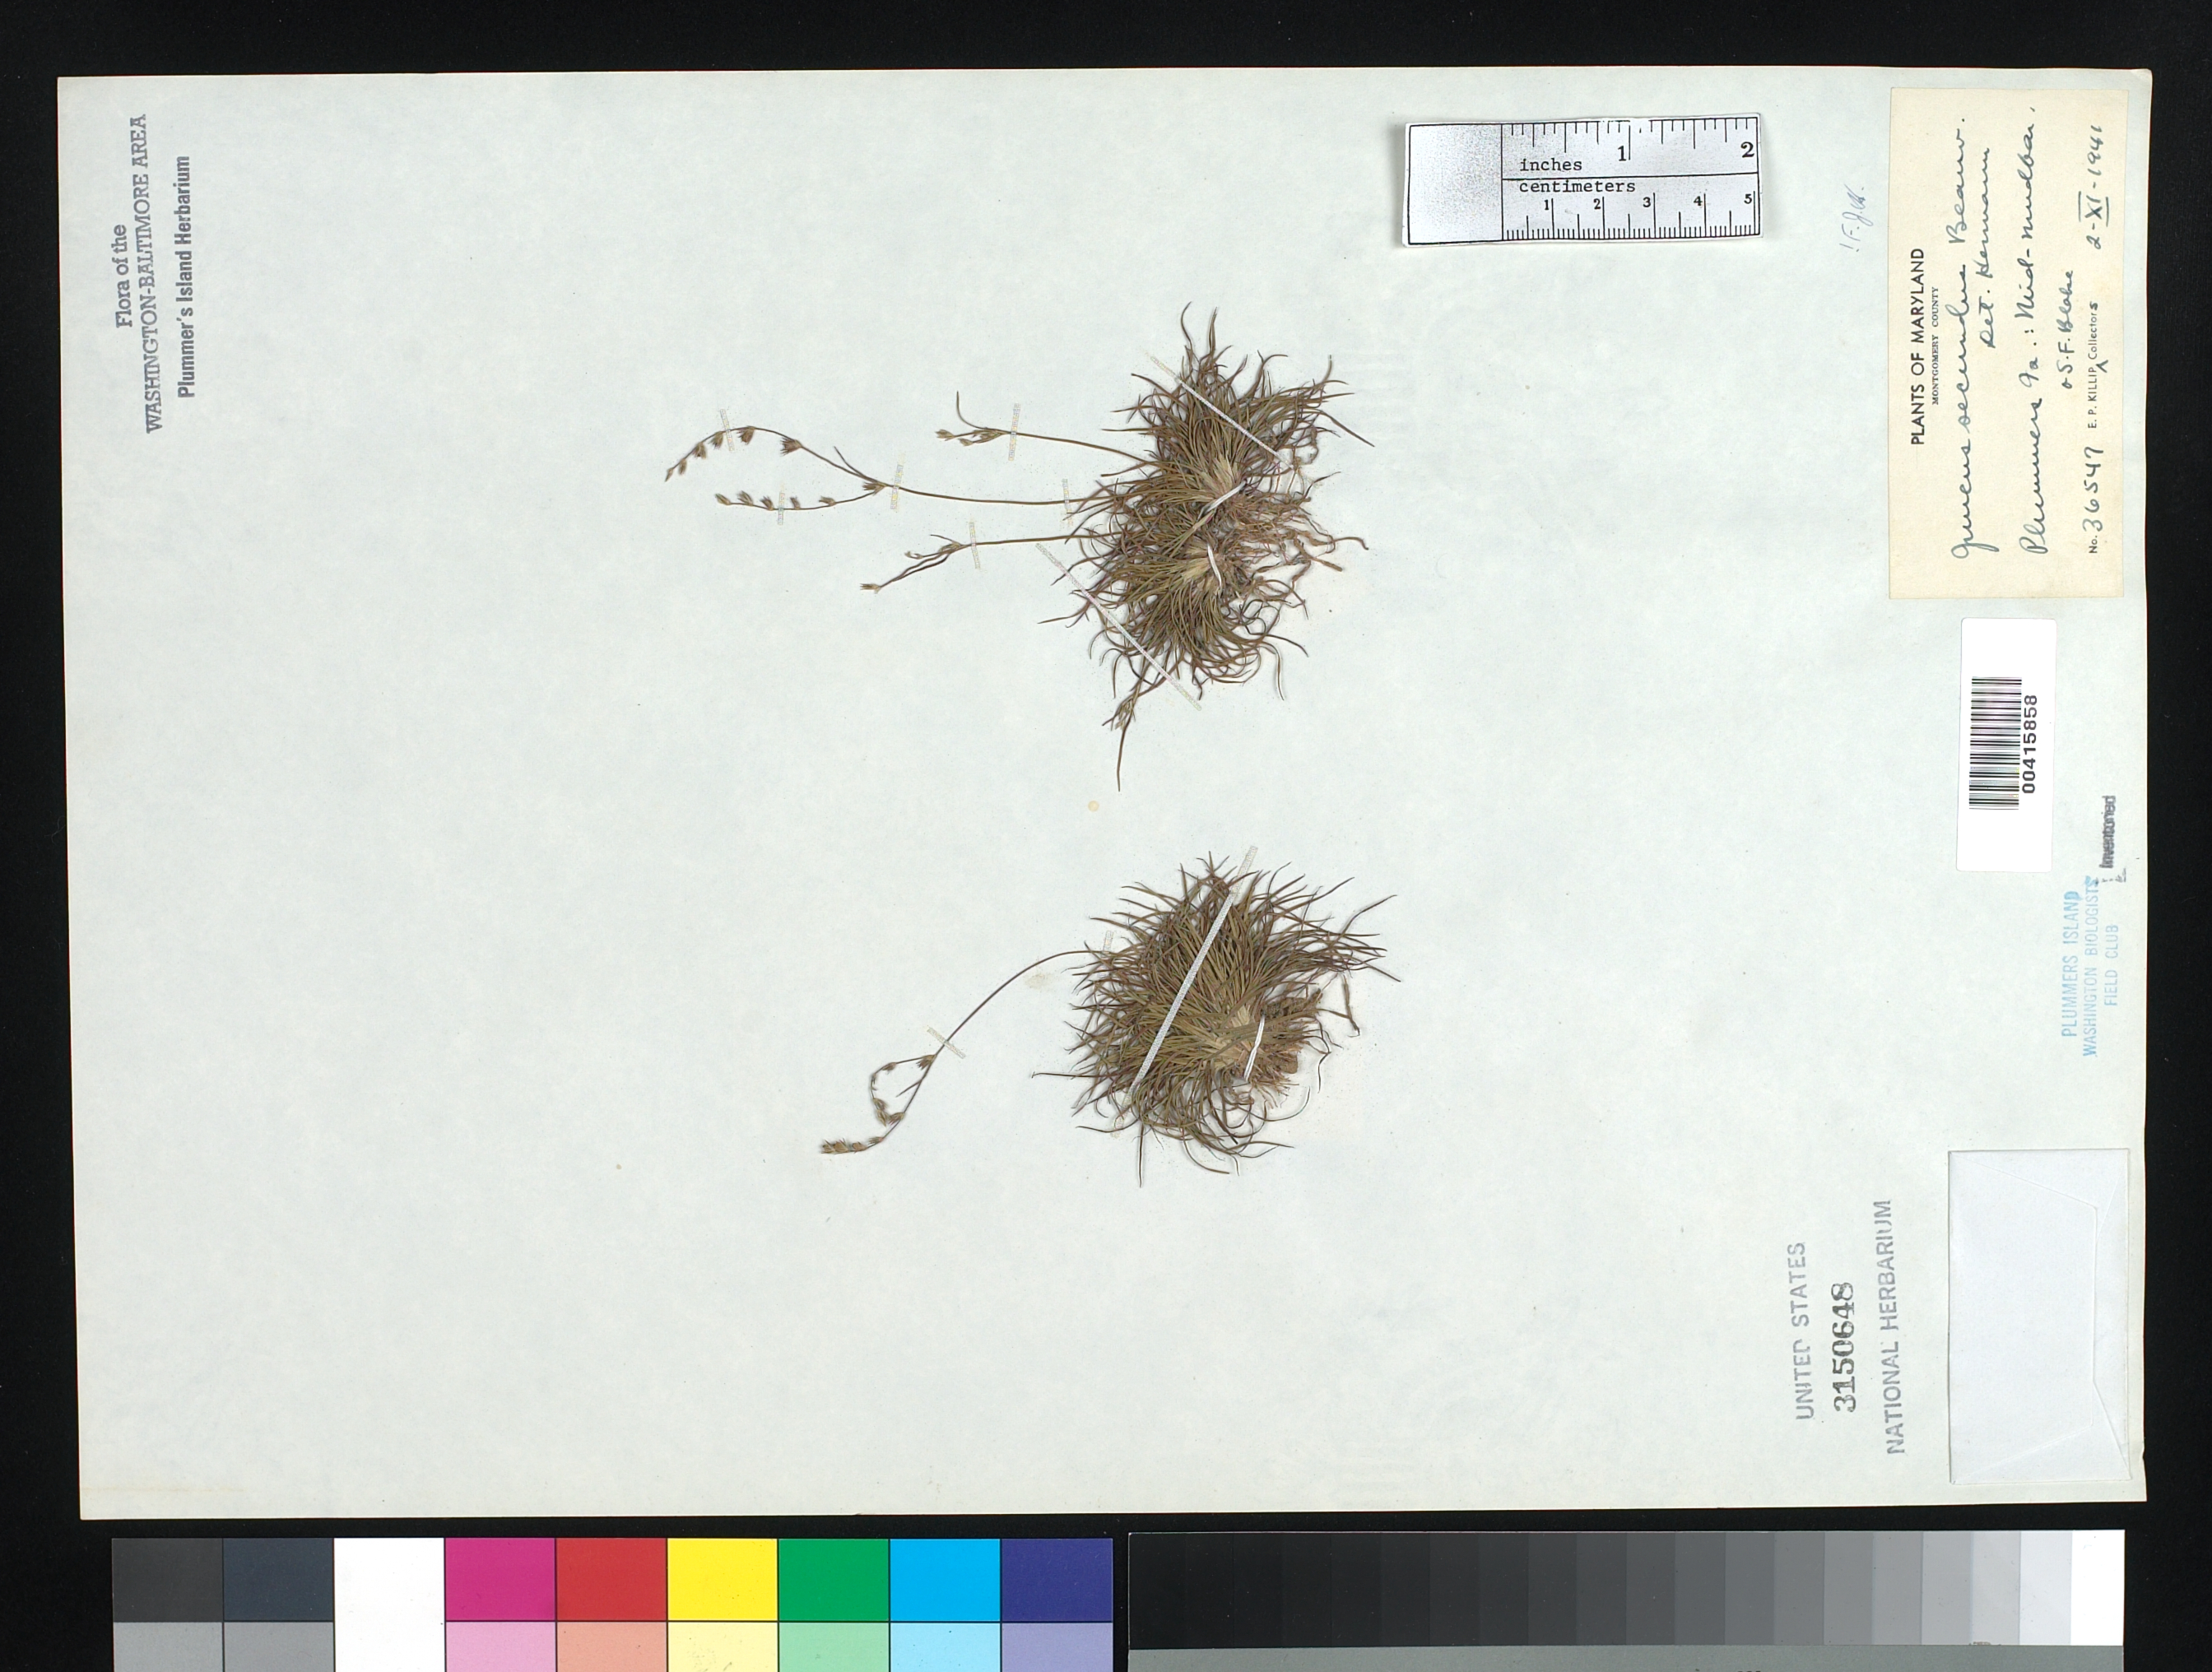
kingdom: Plantae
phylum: Tracheophyta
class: Liliopsida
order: Poales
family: Juncaceae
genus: Juncus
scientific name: Juncus secundus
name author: P. Beauv.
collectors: E. P. Killip & S. Blake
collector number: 36547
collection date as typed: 02 Nov 1941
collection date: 1941-11-02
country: United States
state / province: Maryland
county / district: Montgomery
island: Plummers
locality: Plummer's Island; mid-mudbar C. & O. Canal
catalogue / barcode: US 3150648